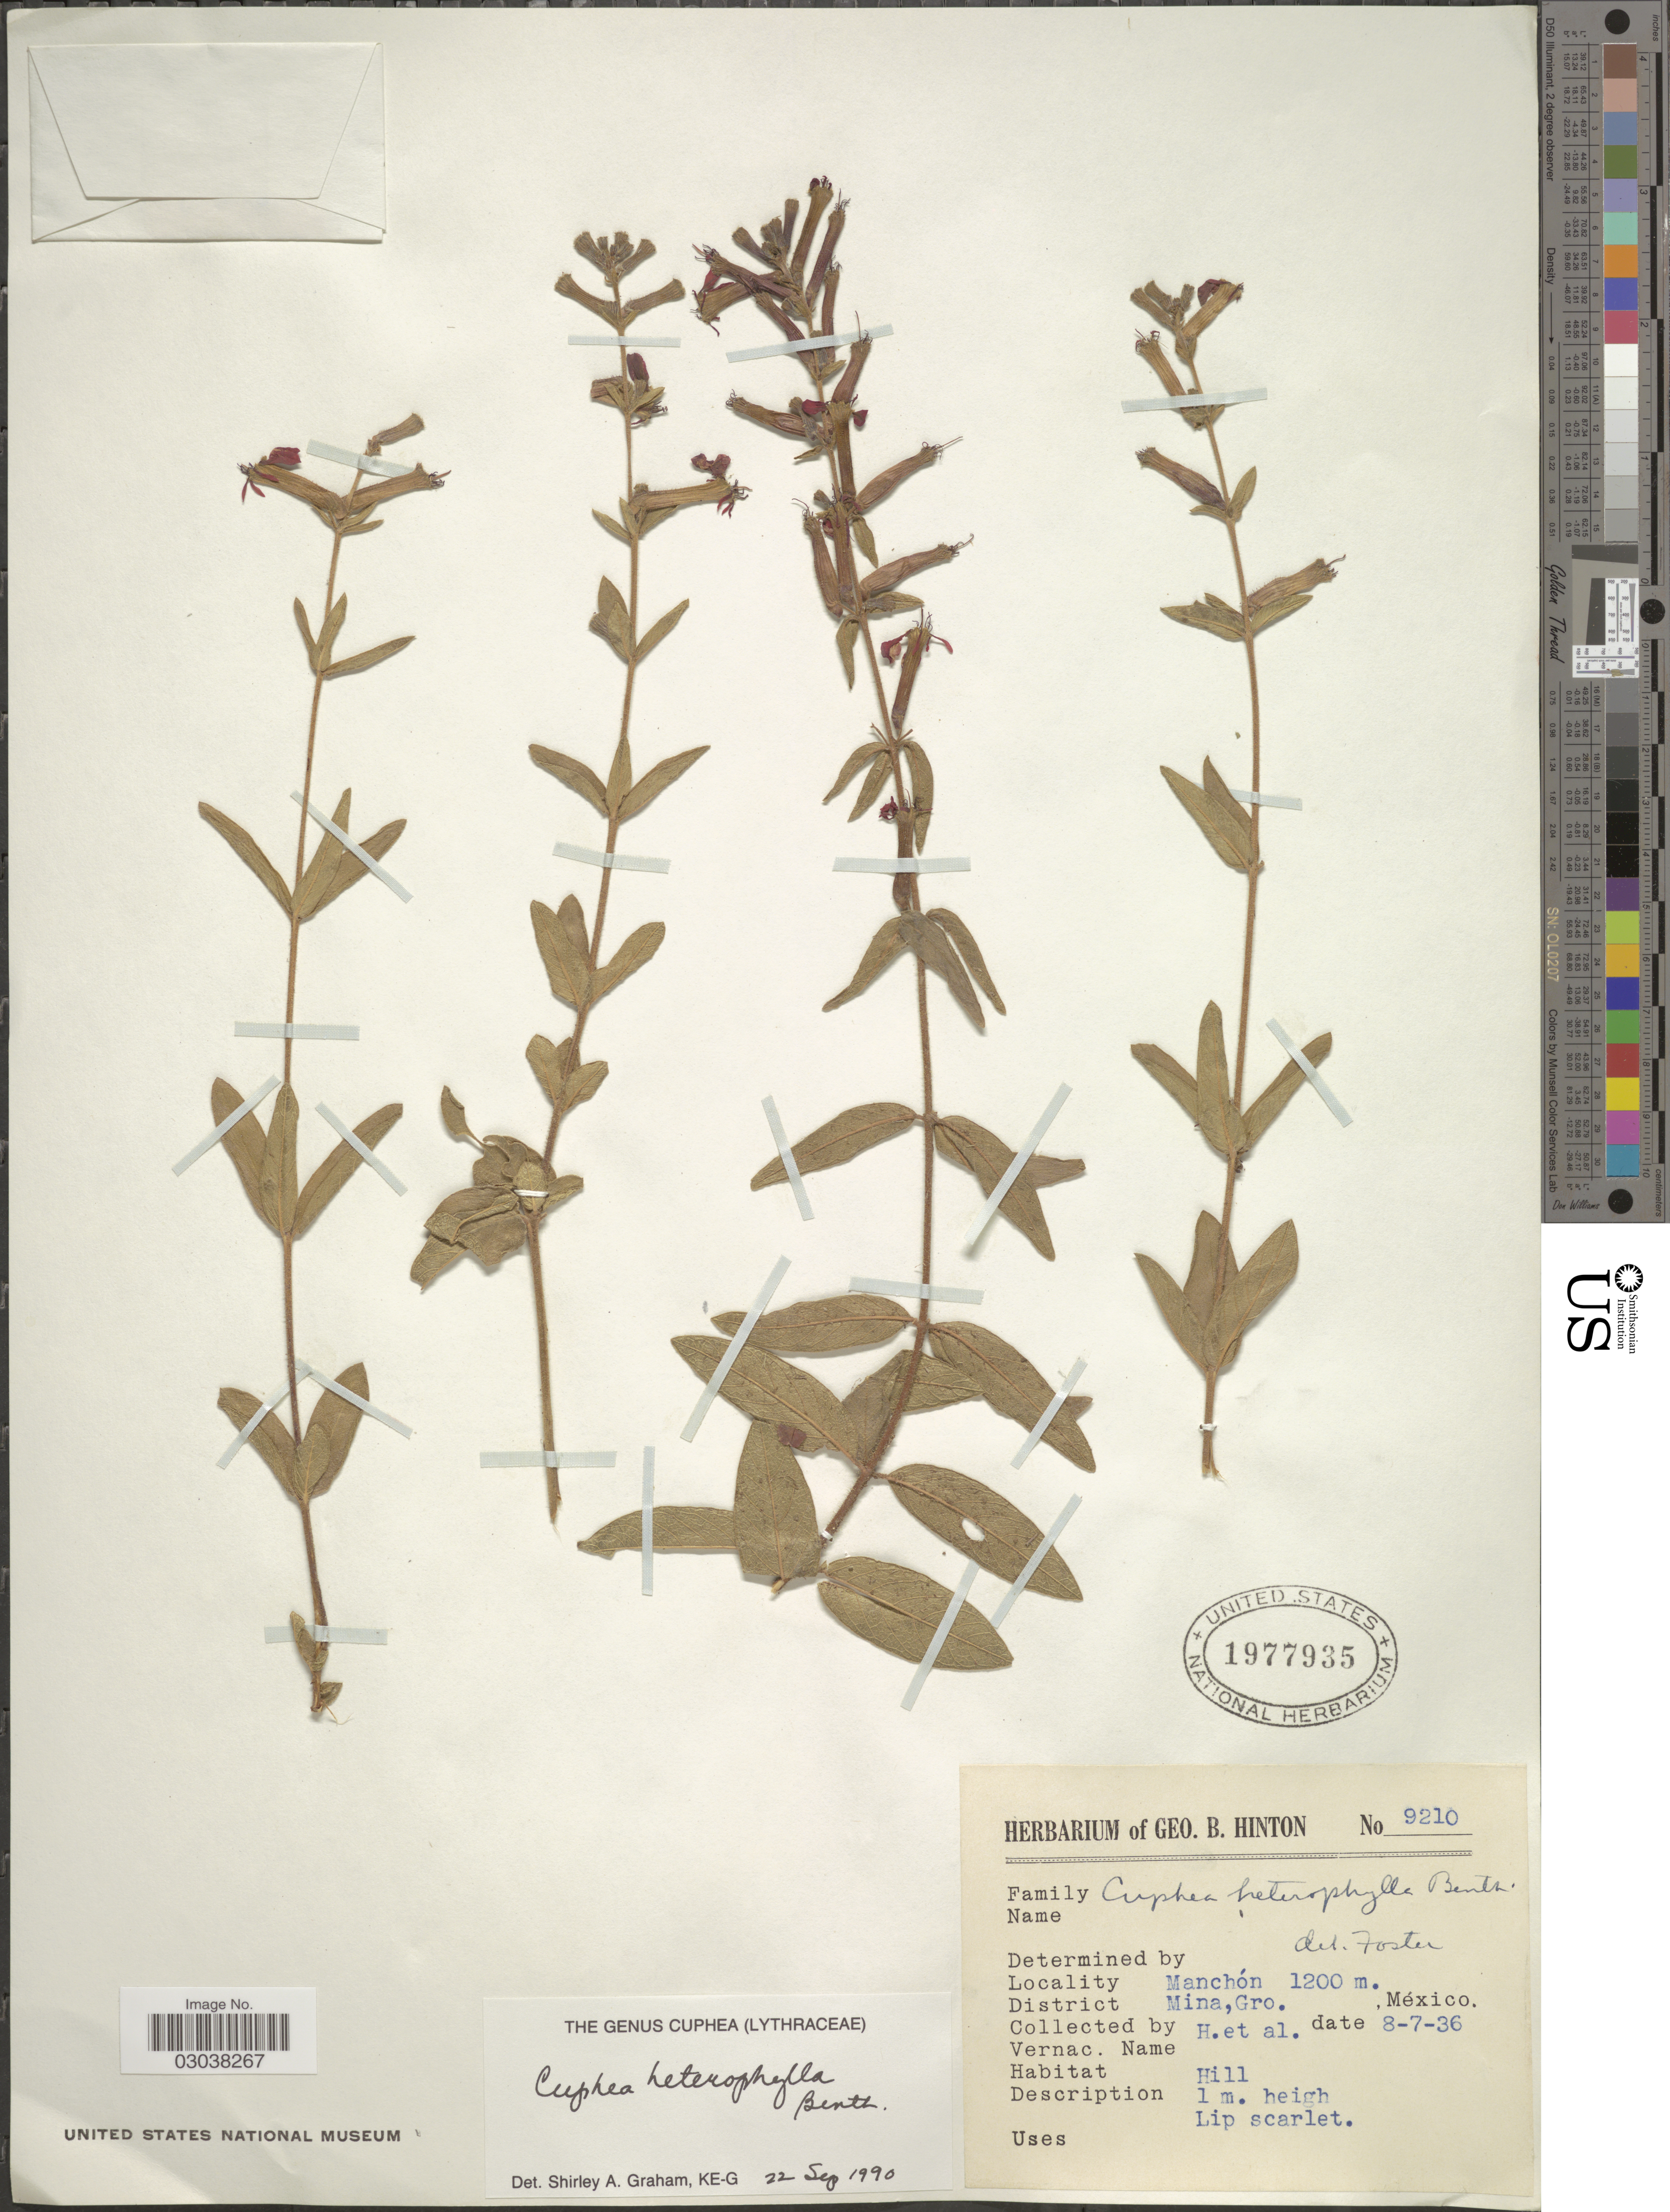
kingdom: Plantae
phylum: Tracheophyta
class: Magnoliopsida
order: Myrtales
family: Lythraceae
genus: Cuphea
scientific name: Cuphea heterophylla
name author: Benth.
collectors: G. B. Hinton & et al.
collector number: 9210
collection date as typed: Transcribed d/m/y: 8/7/36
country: Mexico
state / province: Guerrero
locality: Manchón. District Mina.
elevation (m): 1200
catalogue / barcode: US 1977935